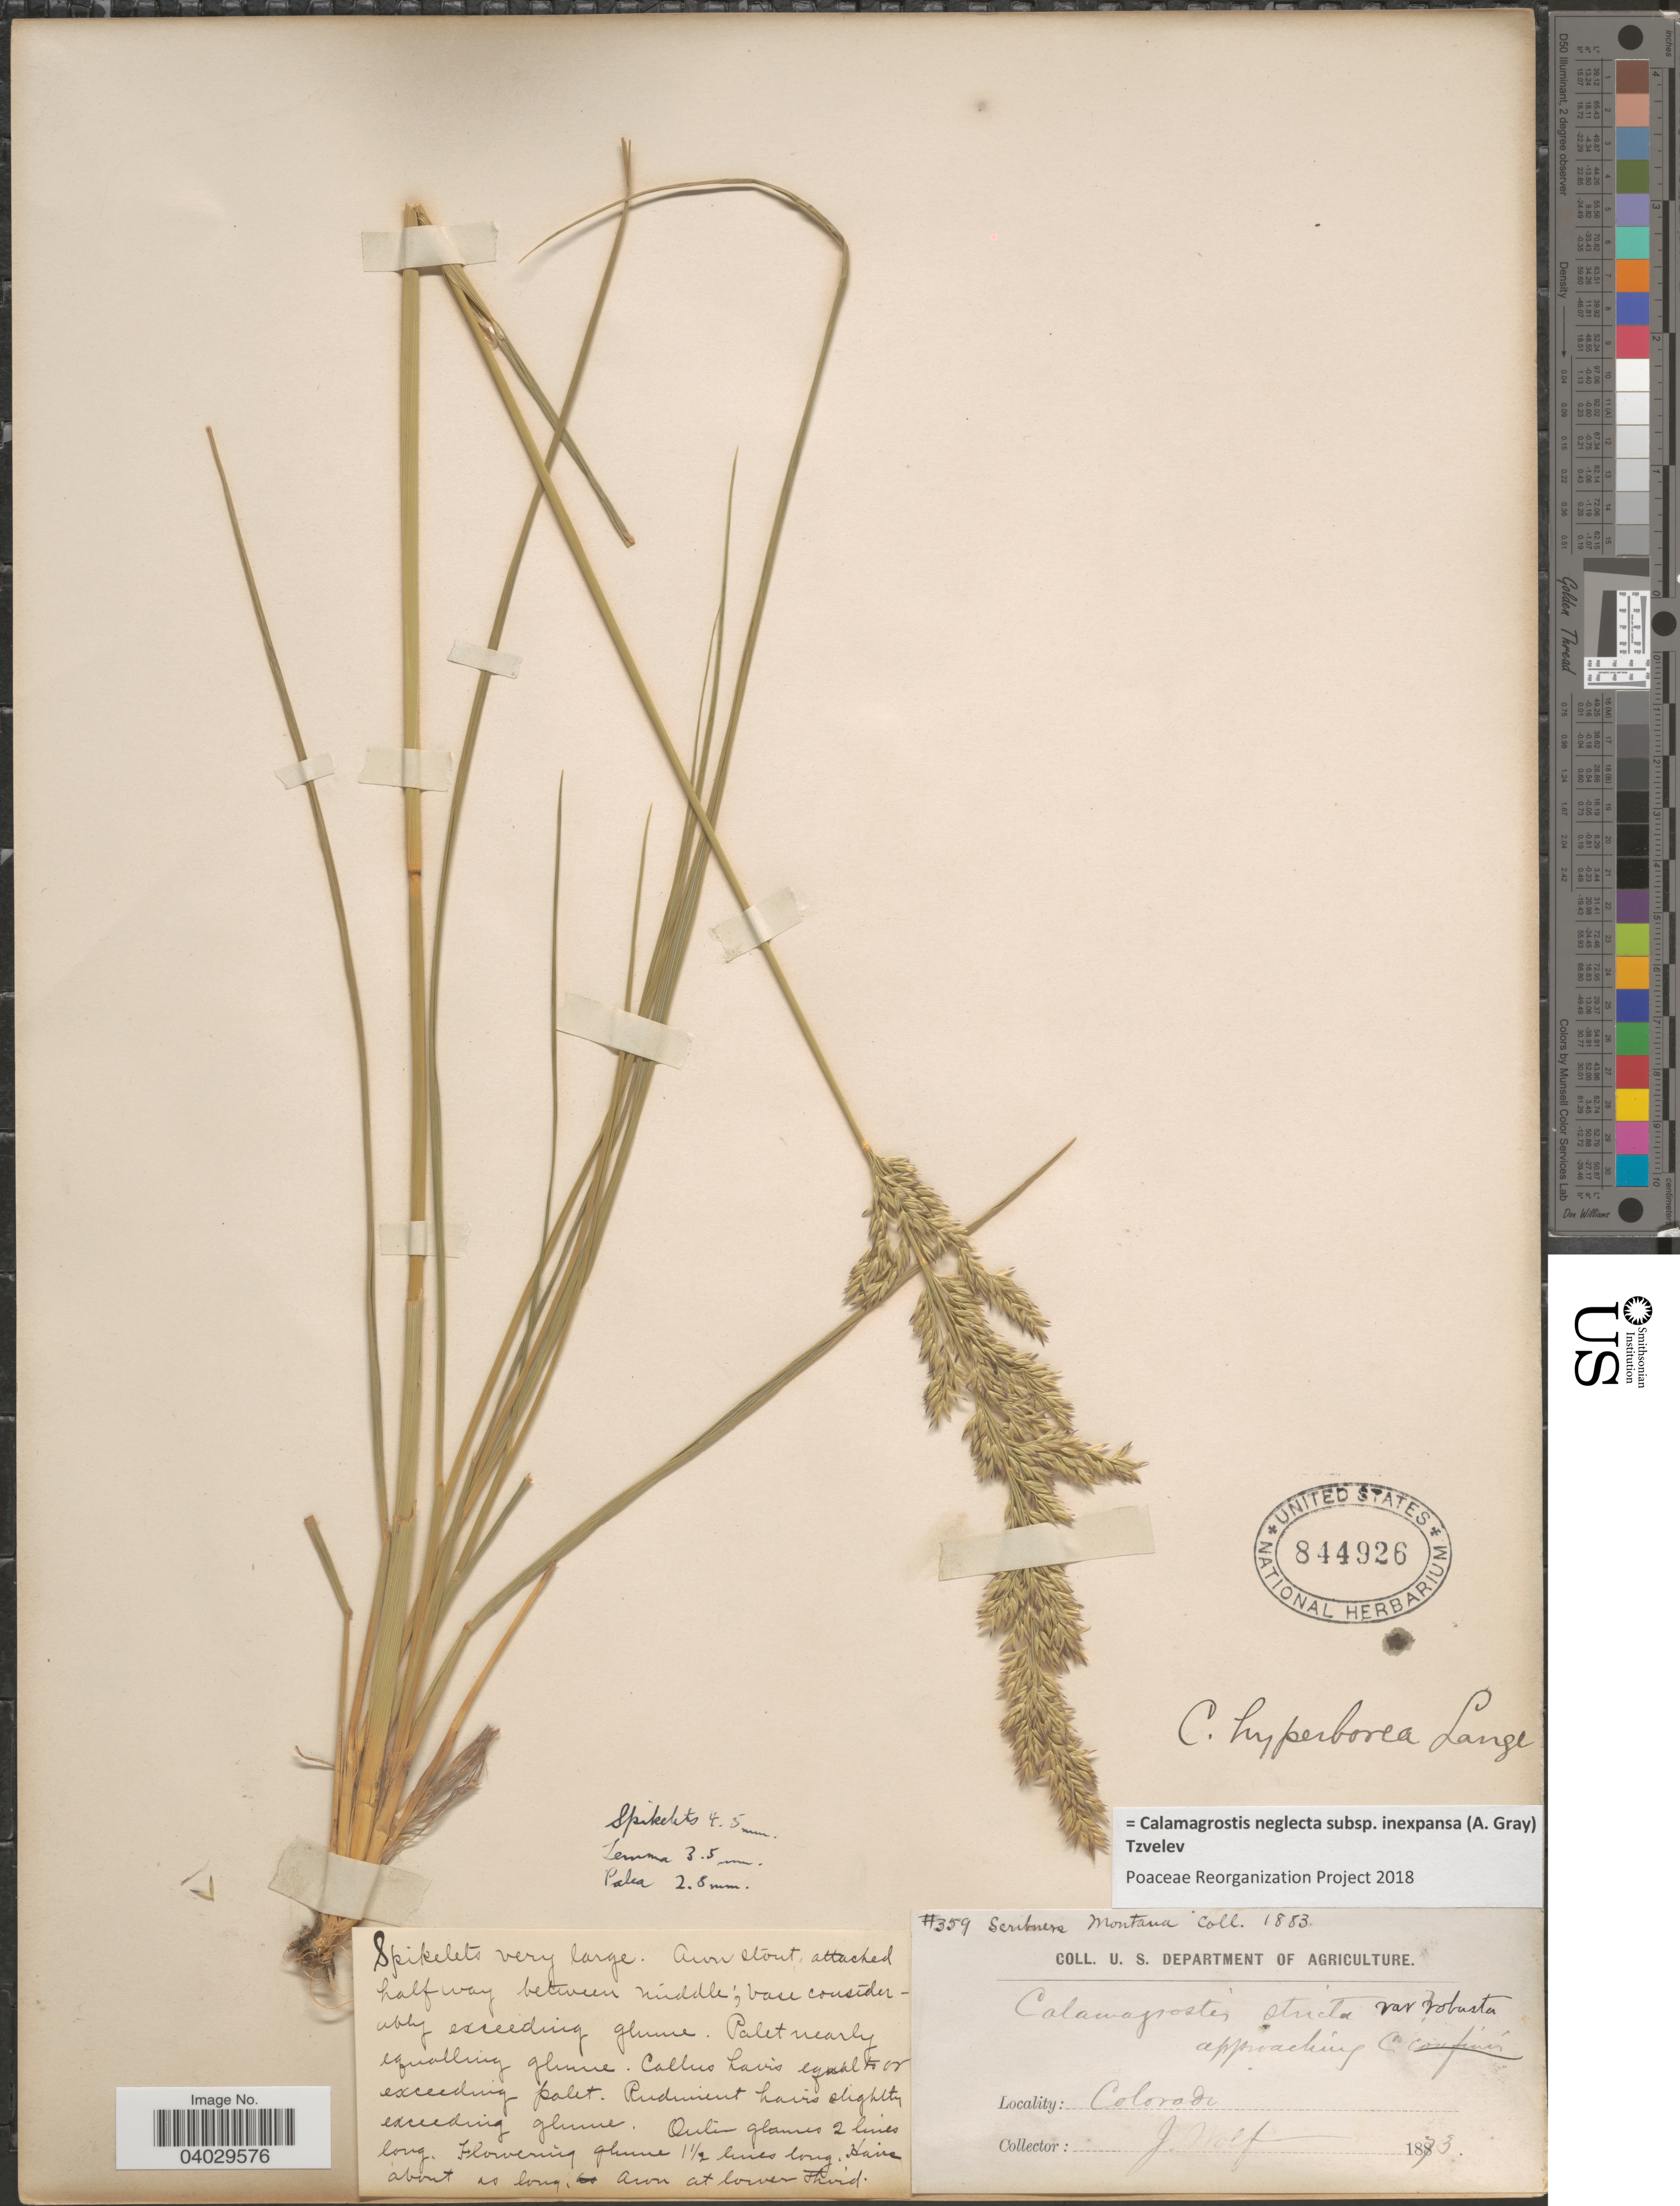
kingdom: Plantae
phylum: Tracheophyta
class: Liliopsida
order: Poales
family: Poaceae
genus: Calamagrostis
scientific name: Calamagrostis neglecta subsp. inexpansa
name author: (A. Gray) Tzvelev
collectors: J. Wolf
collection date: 1873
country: United States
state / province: Colorado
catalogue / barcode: US 844926